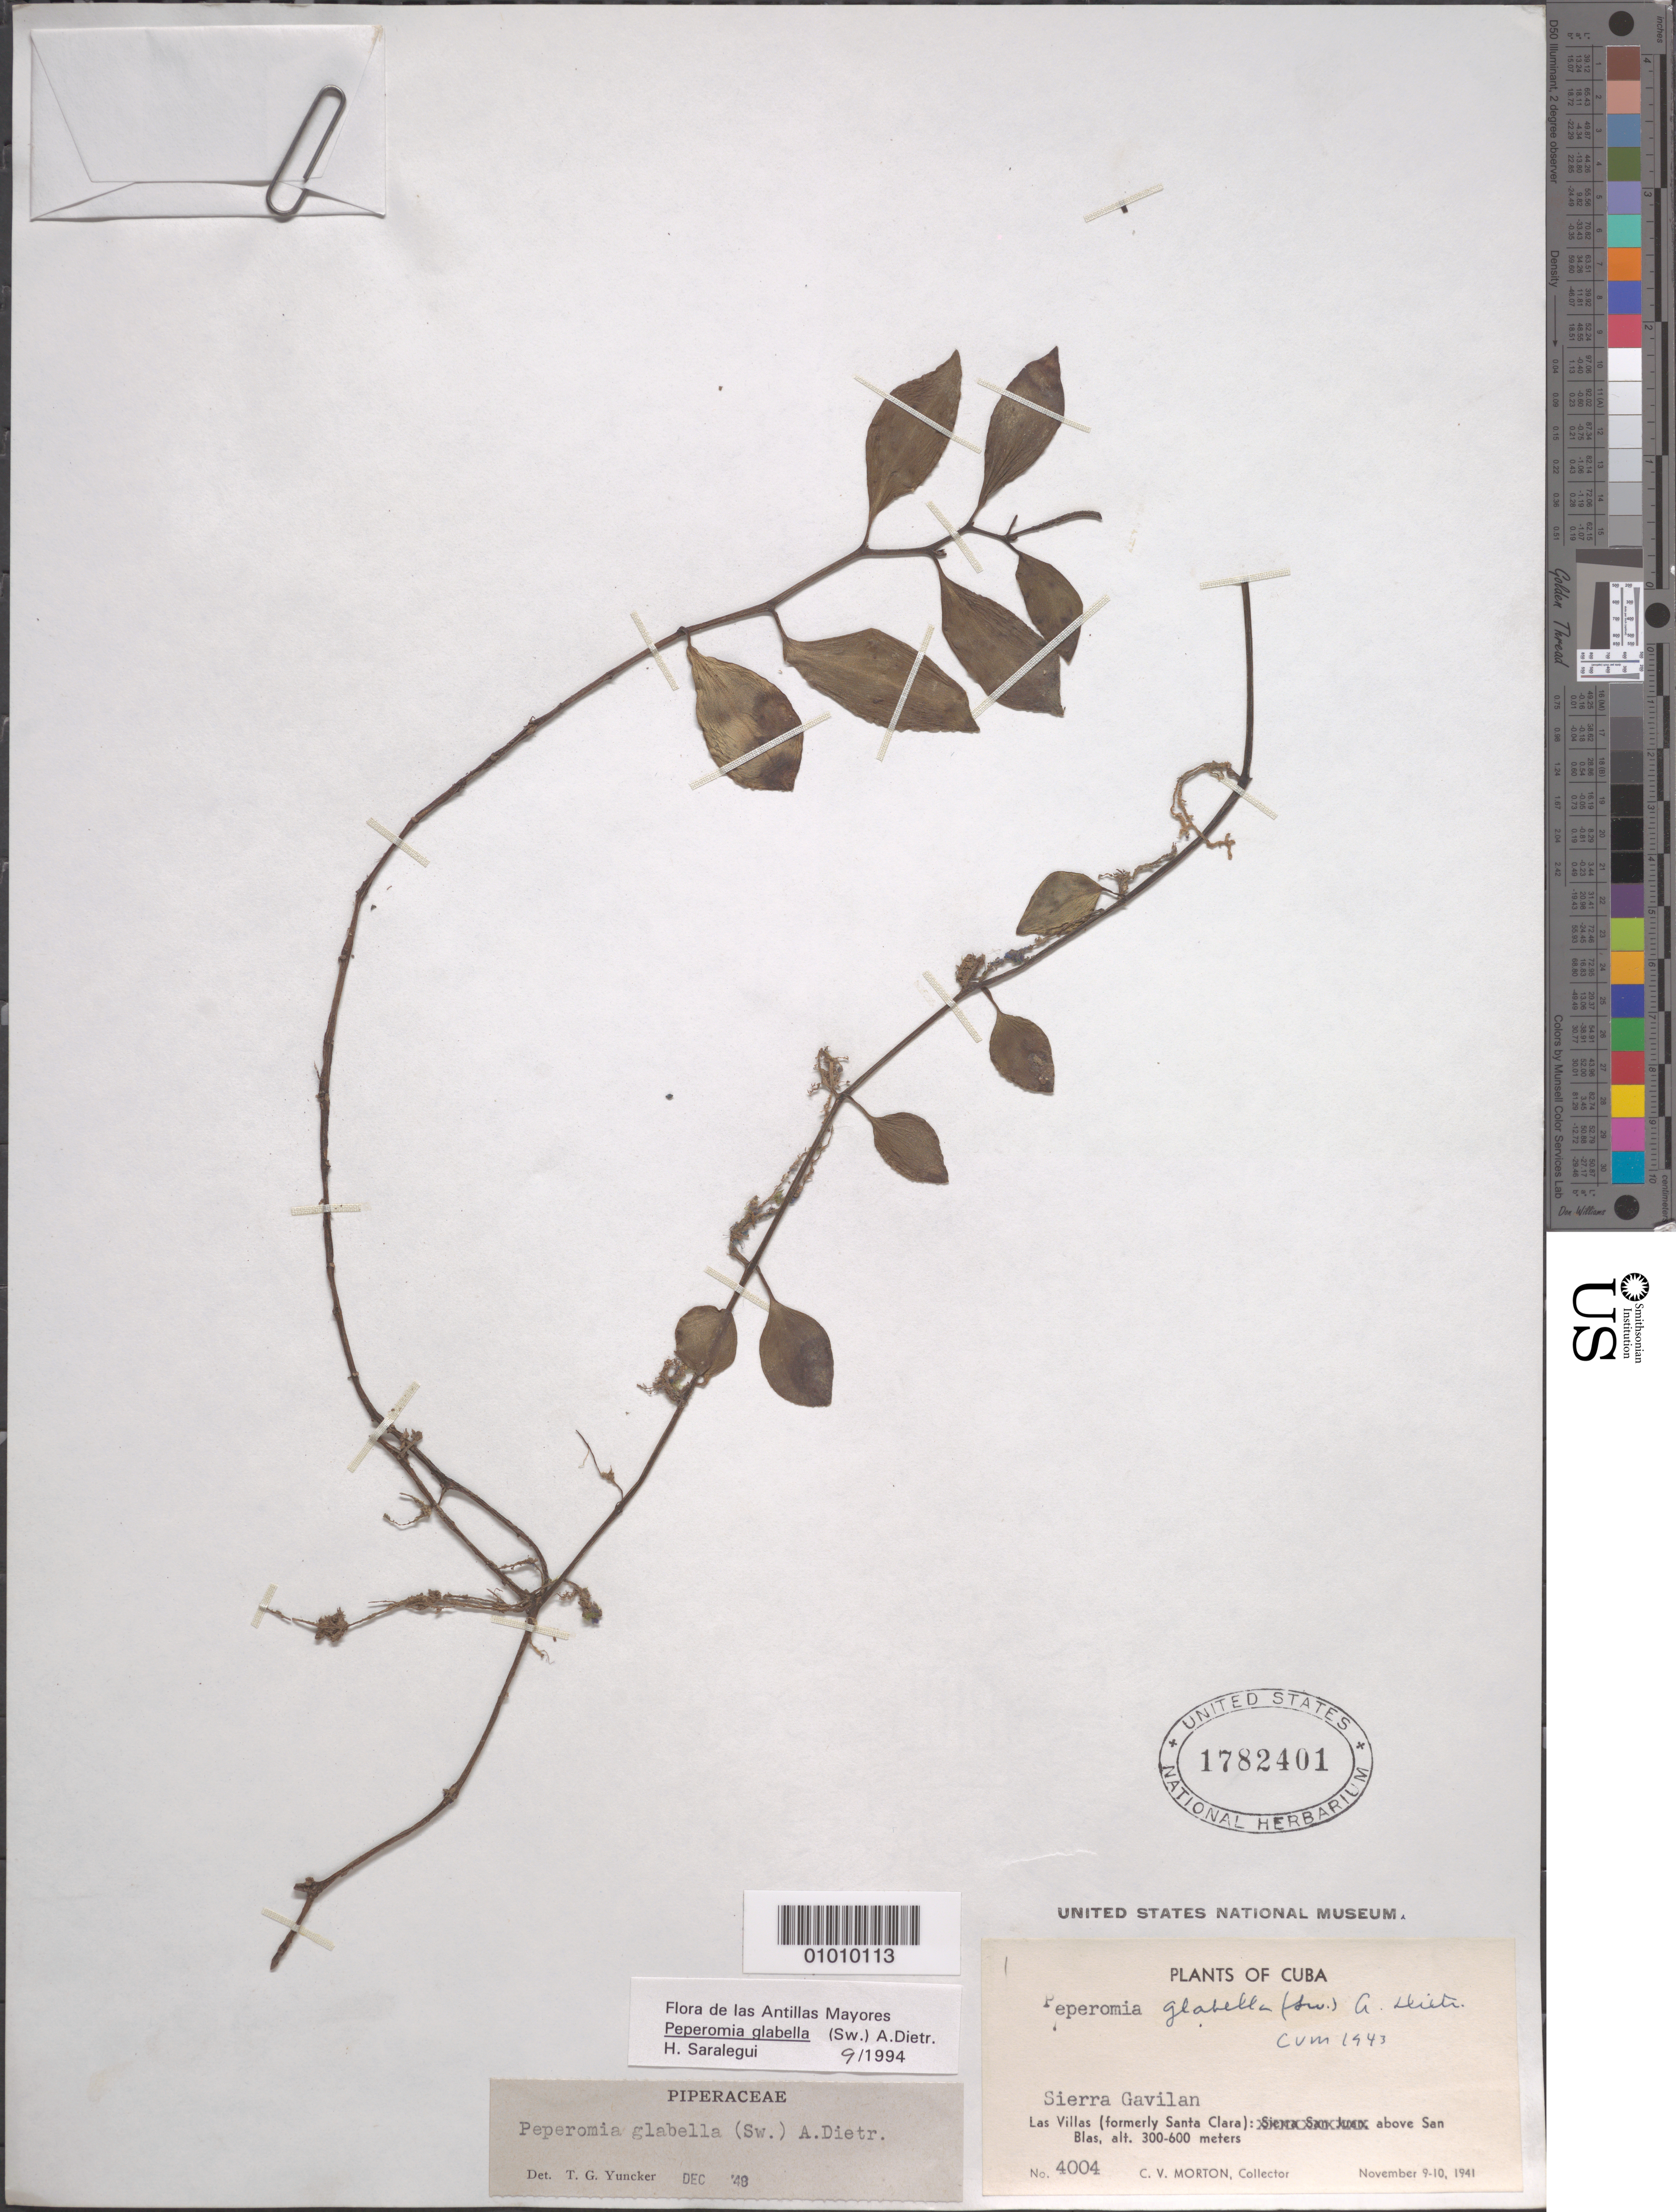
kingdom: Plantae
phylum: Tracheophyta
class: Magnoliopsida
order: Piperales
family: Piperaceae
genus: Peperomia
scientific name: Peperomia glabella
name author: (Sw.) A. Dietr.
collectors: C. V. Morton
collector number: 4004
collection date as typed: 09 Nov 1941 to 10 Nov 1941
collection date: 1941-11-09/1941-11-10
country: Cuba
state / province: Las Villas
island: Cuba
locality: Sierra Gavilan Las Villas (formerly Santa Clara) above San Blas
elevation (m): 300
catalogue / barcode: US 1782401